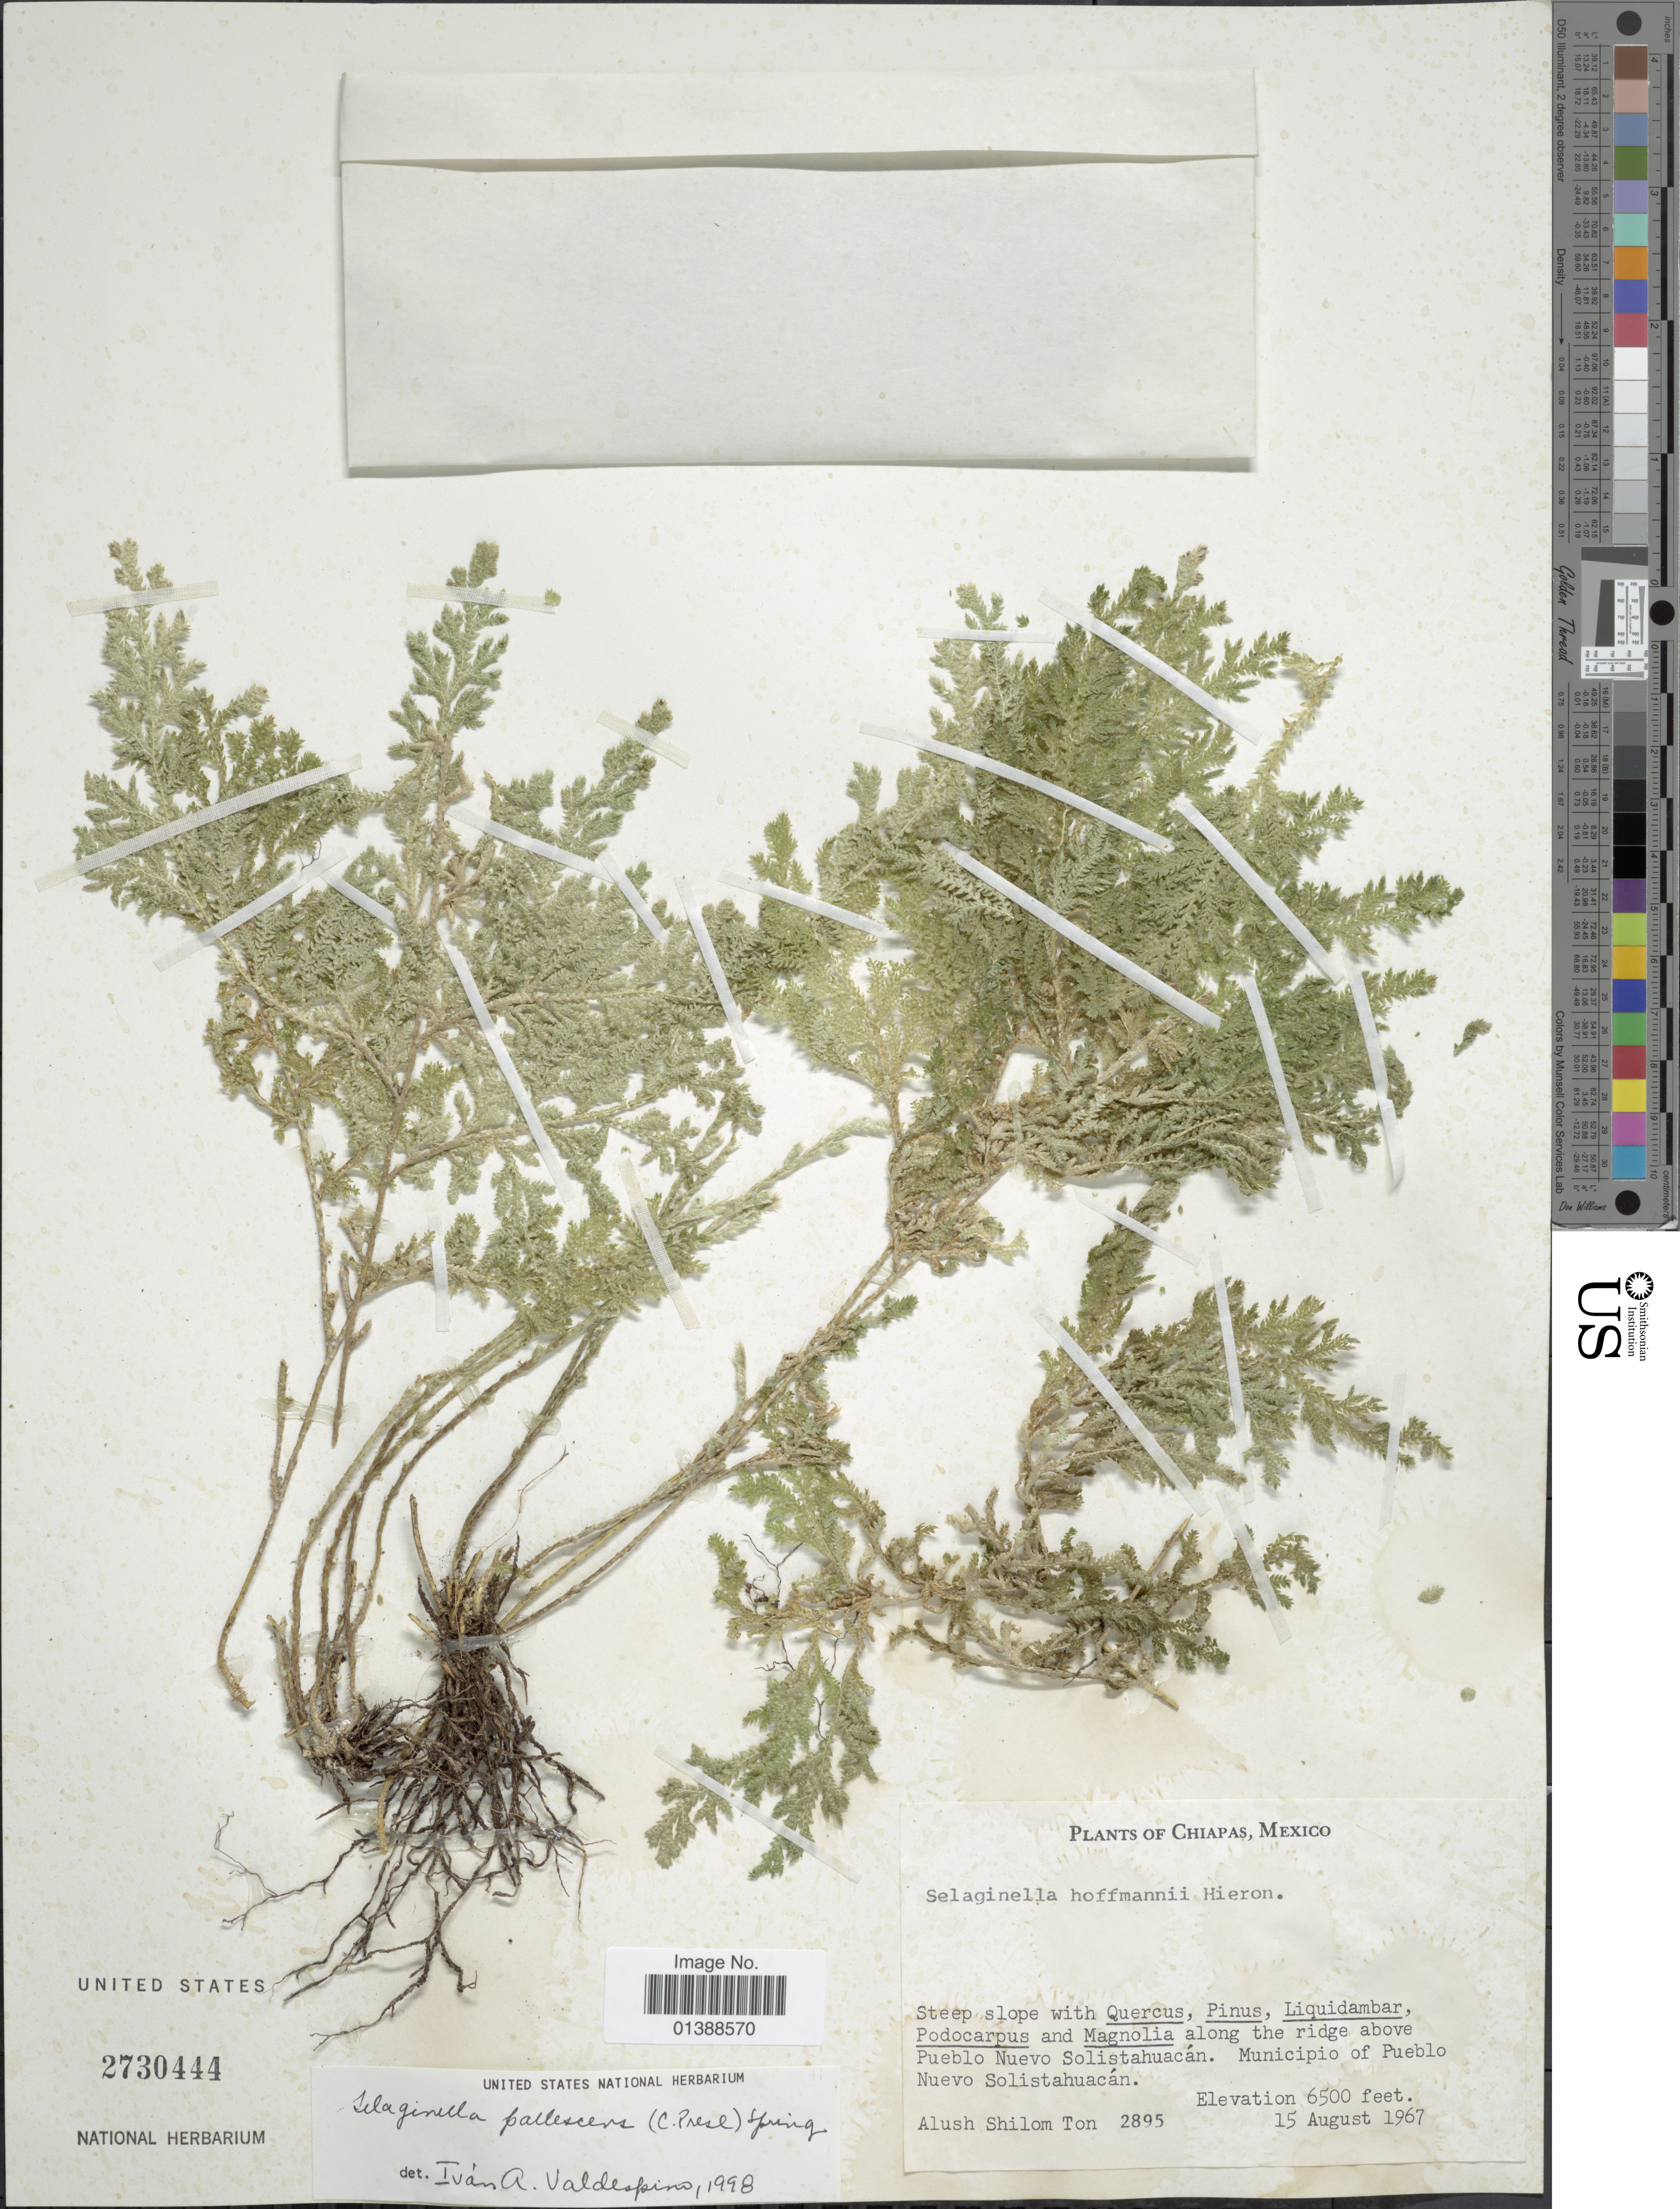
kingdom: Plantae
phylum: Tracheophyta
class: Lycopodiopsida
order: Selaginellales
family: Selaginellaceae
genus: Selaginella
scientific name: Selaginella pallescens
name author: (C. Presl) Spring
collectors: A. S. Ton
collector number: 2895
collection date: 1967-08-15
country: Mexico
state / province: Chiapas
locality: Along the ridge above Puebla Nuevo Solistahuacán, Municipio of Pueblo Nuevo Solistahuacán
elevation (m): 1981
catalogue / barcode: US 2730444